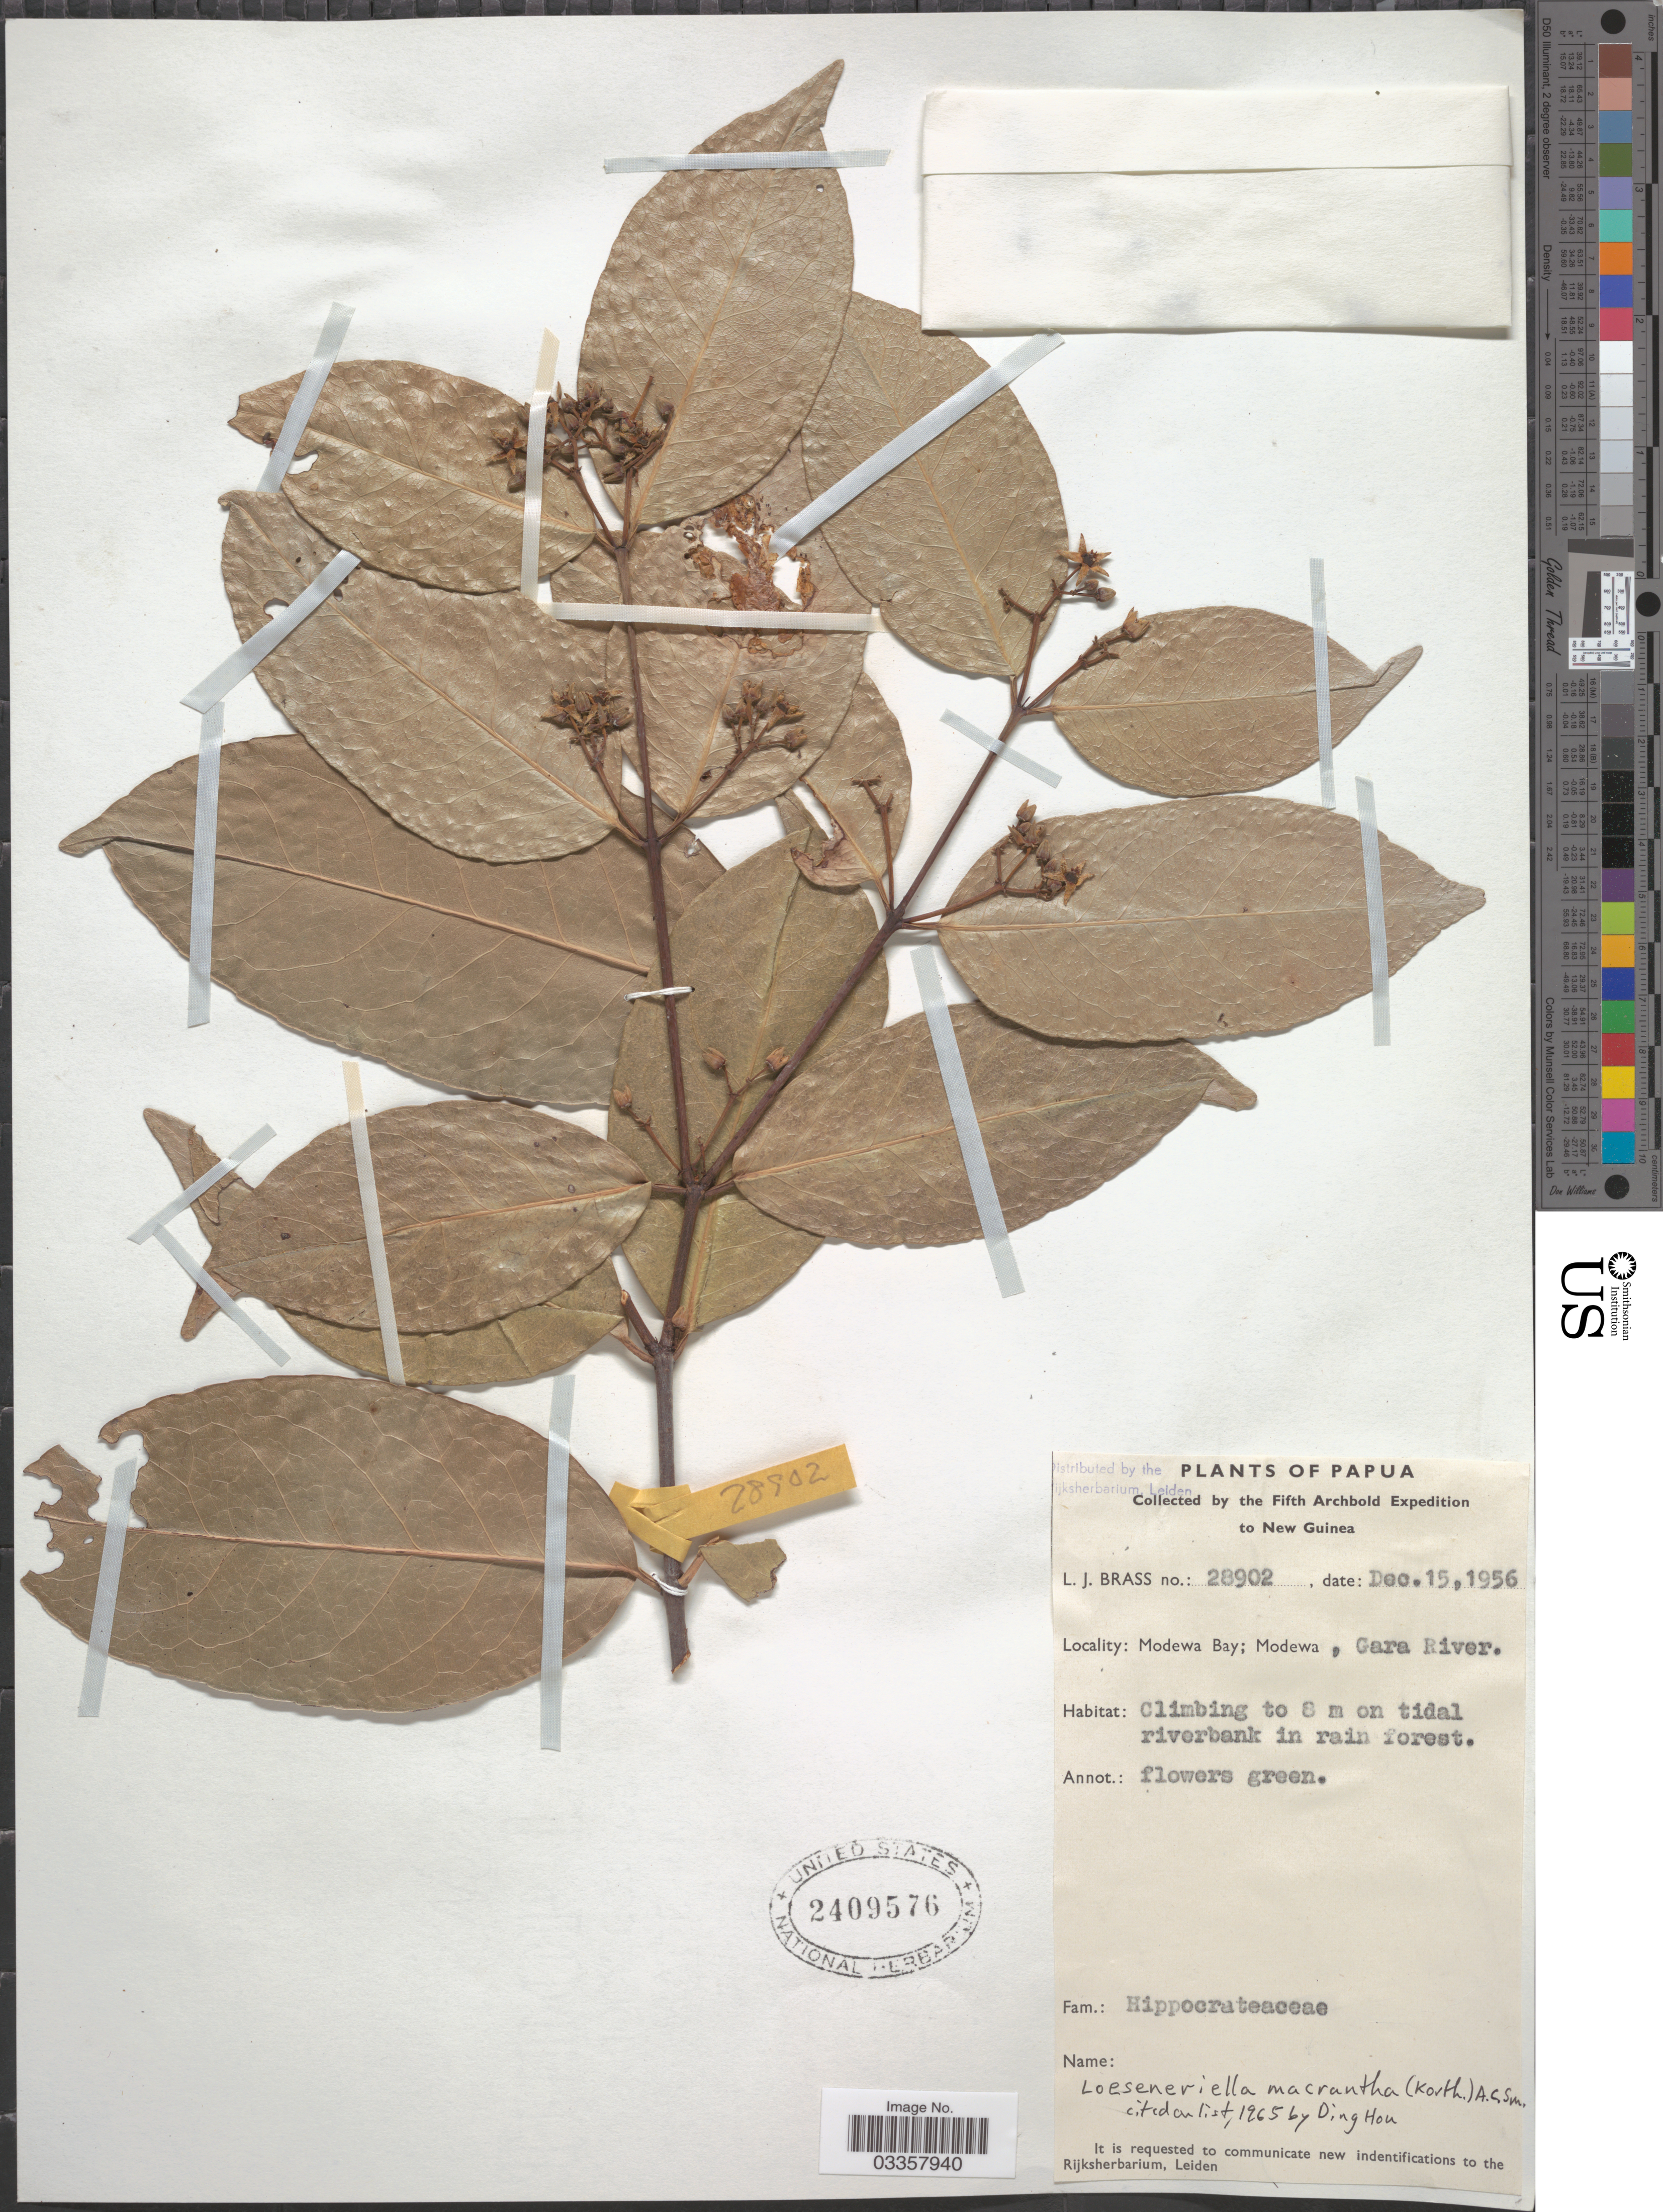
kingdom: Plantae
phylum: Tracheophyta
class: Magnoliopsida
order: Celastrales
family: Celastraceae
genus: Loeseneriella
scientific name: Loeseneriella macrantha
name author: (Korth.) A.C. Sm.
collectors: L. J. Brass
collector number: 28902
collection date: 1956-12-15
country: Papua New Guinea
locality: Papua. New Guinea. Modewa Bay; Modewa, Gara River.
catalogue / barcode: US 2409576